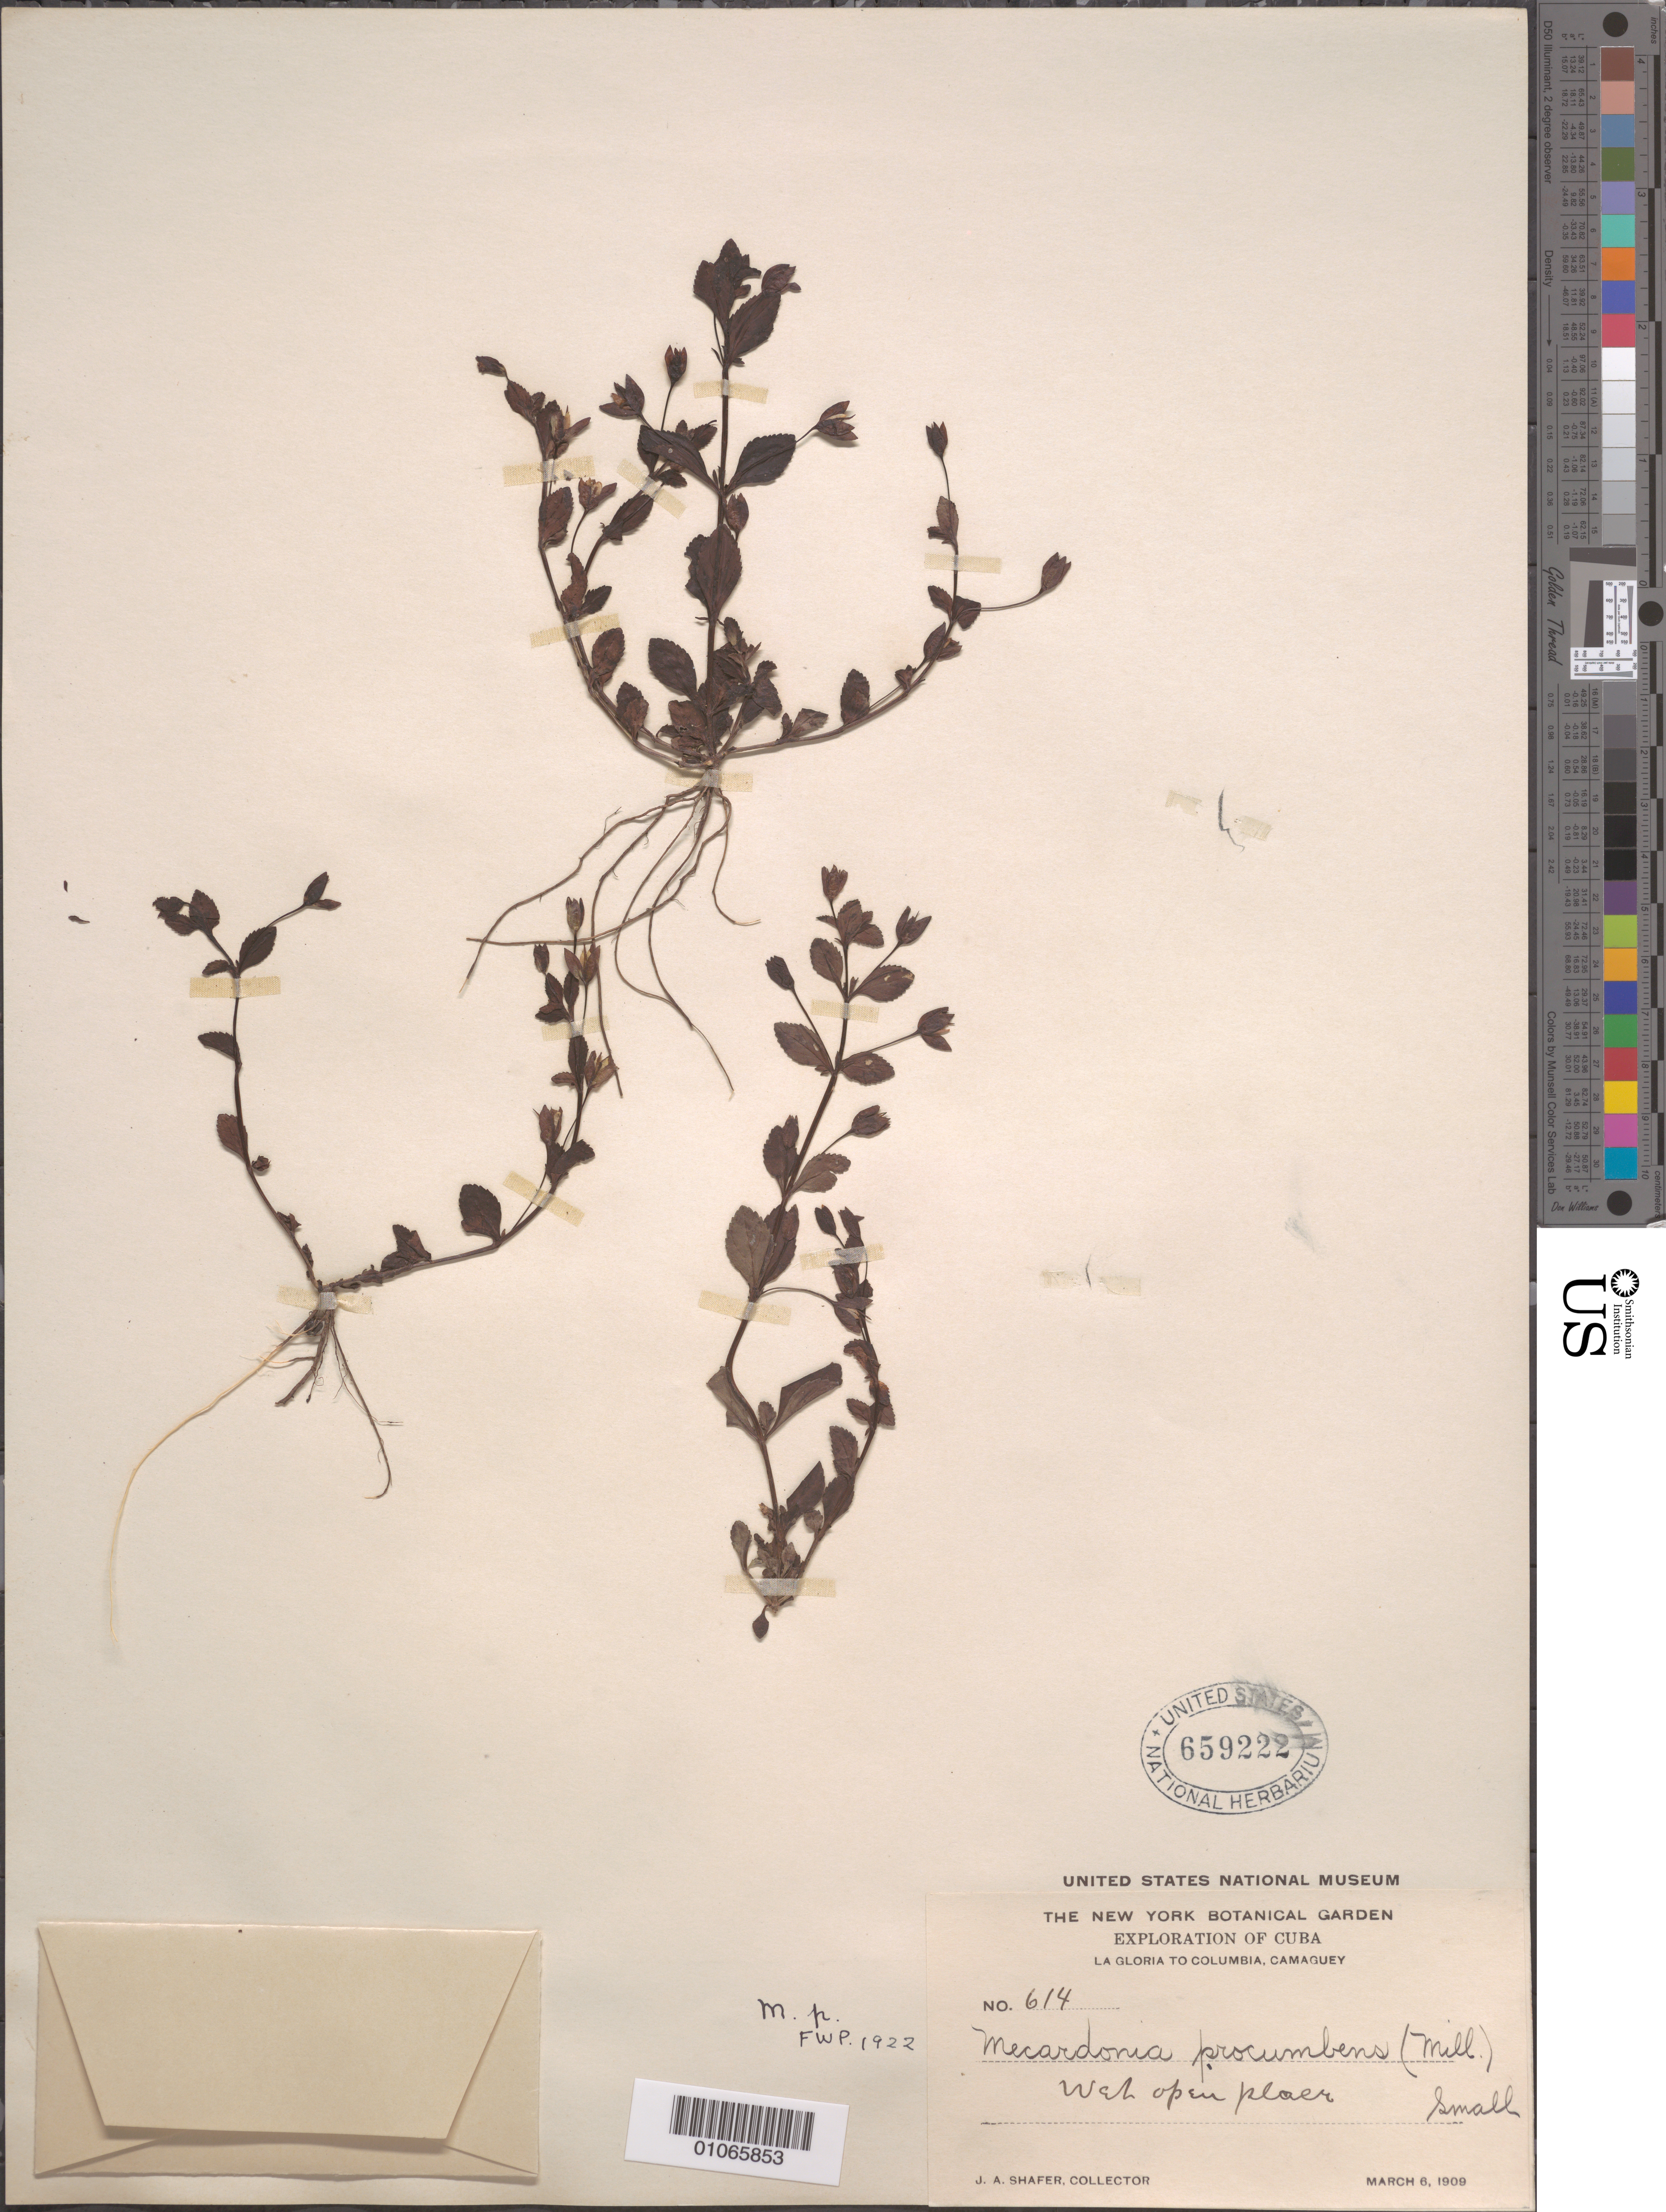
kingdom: Plantae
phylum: Tracheophyta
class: Magnoliopsida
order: Lamiales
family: Plantaginaceae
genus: Mecardonia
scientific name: Mecardonia procumbens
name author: (Mill.) Small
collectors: J. A. Shafer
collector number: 614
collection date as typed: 06 Mar 1909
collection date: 1909-03-06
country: Cuba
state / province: Camagüey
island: Cuba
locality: La Gloria to Columbia Wet open places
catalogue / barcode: US 659222